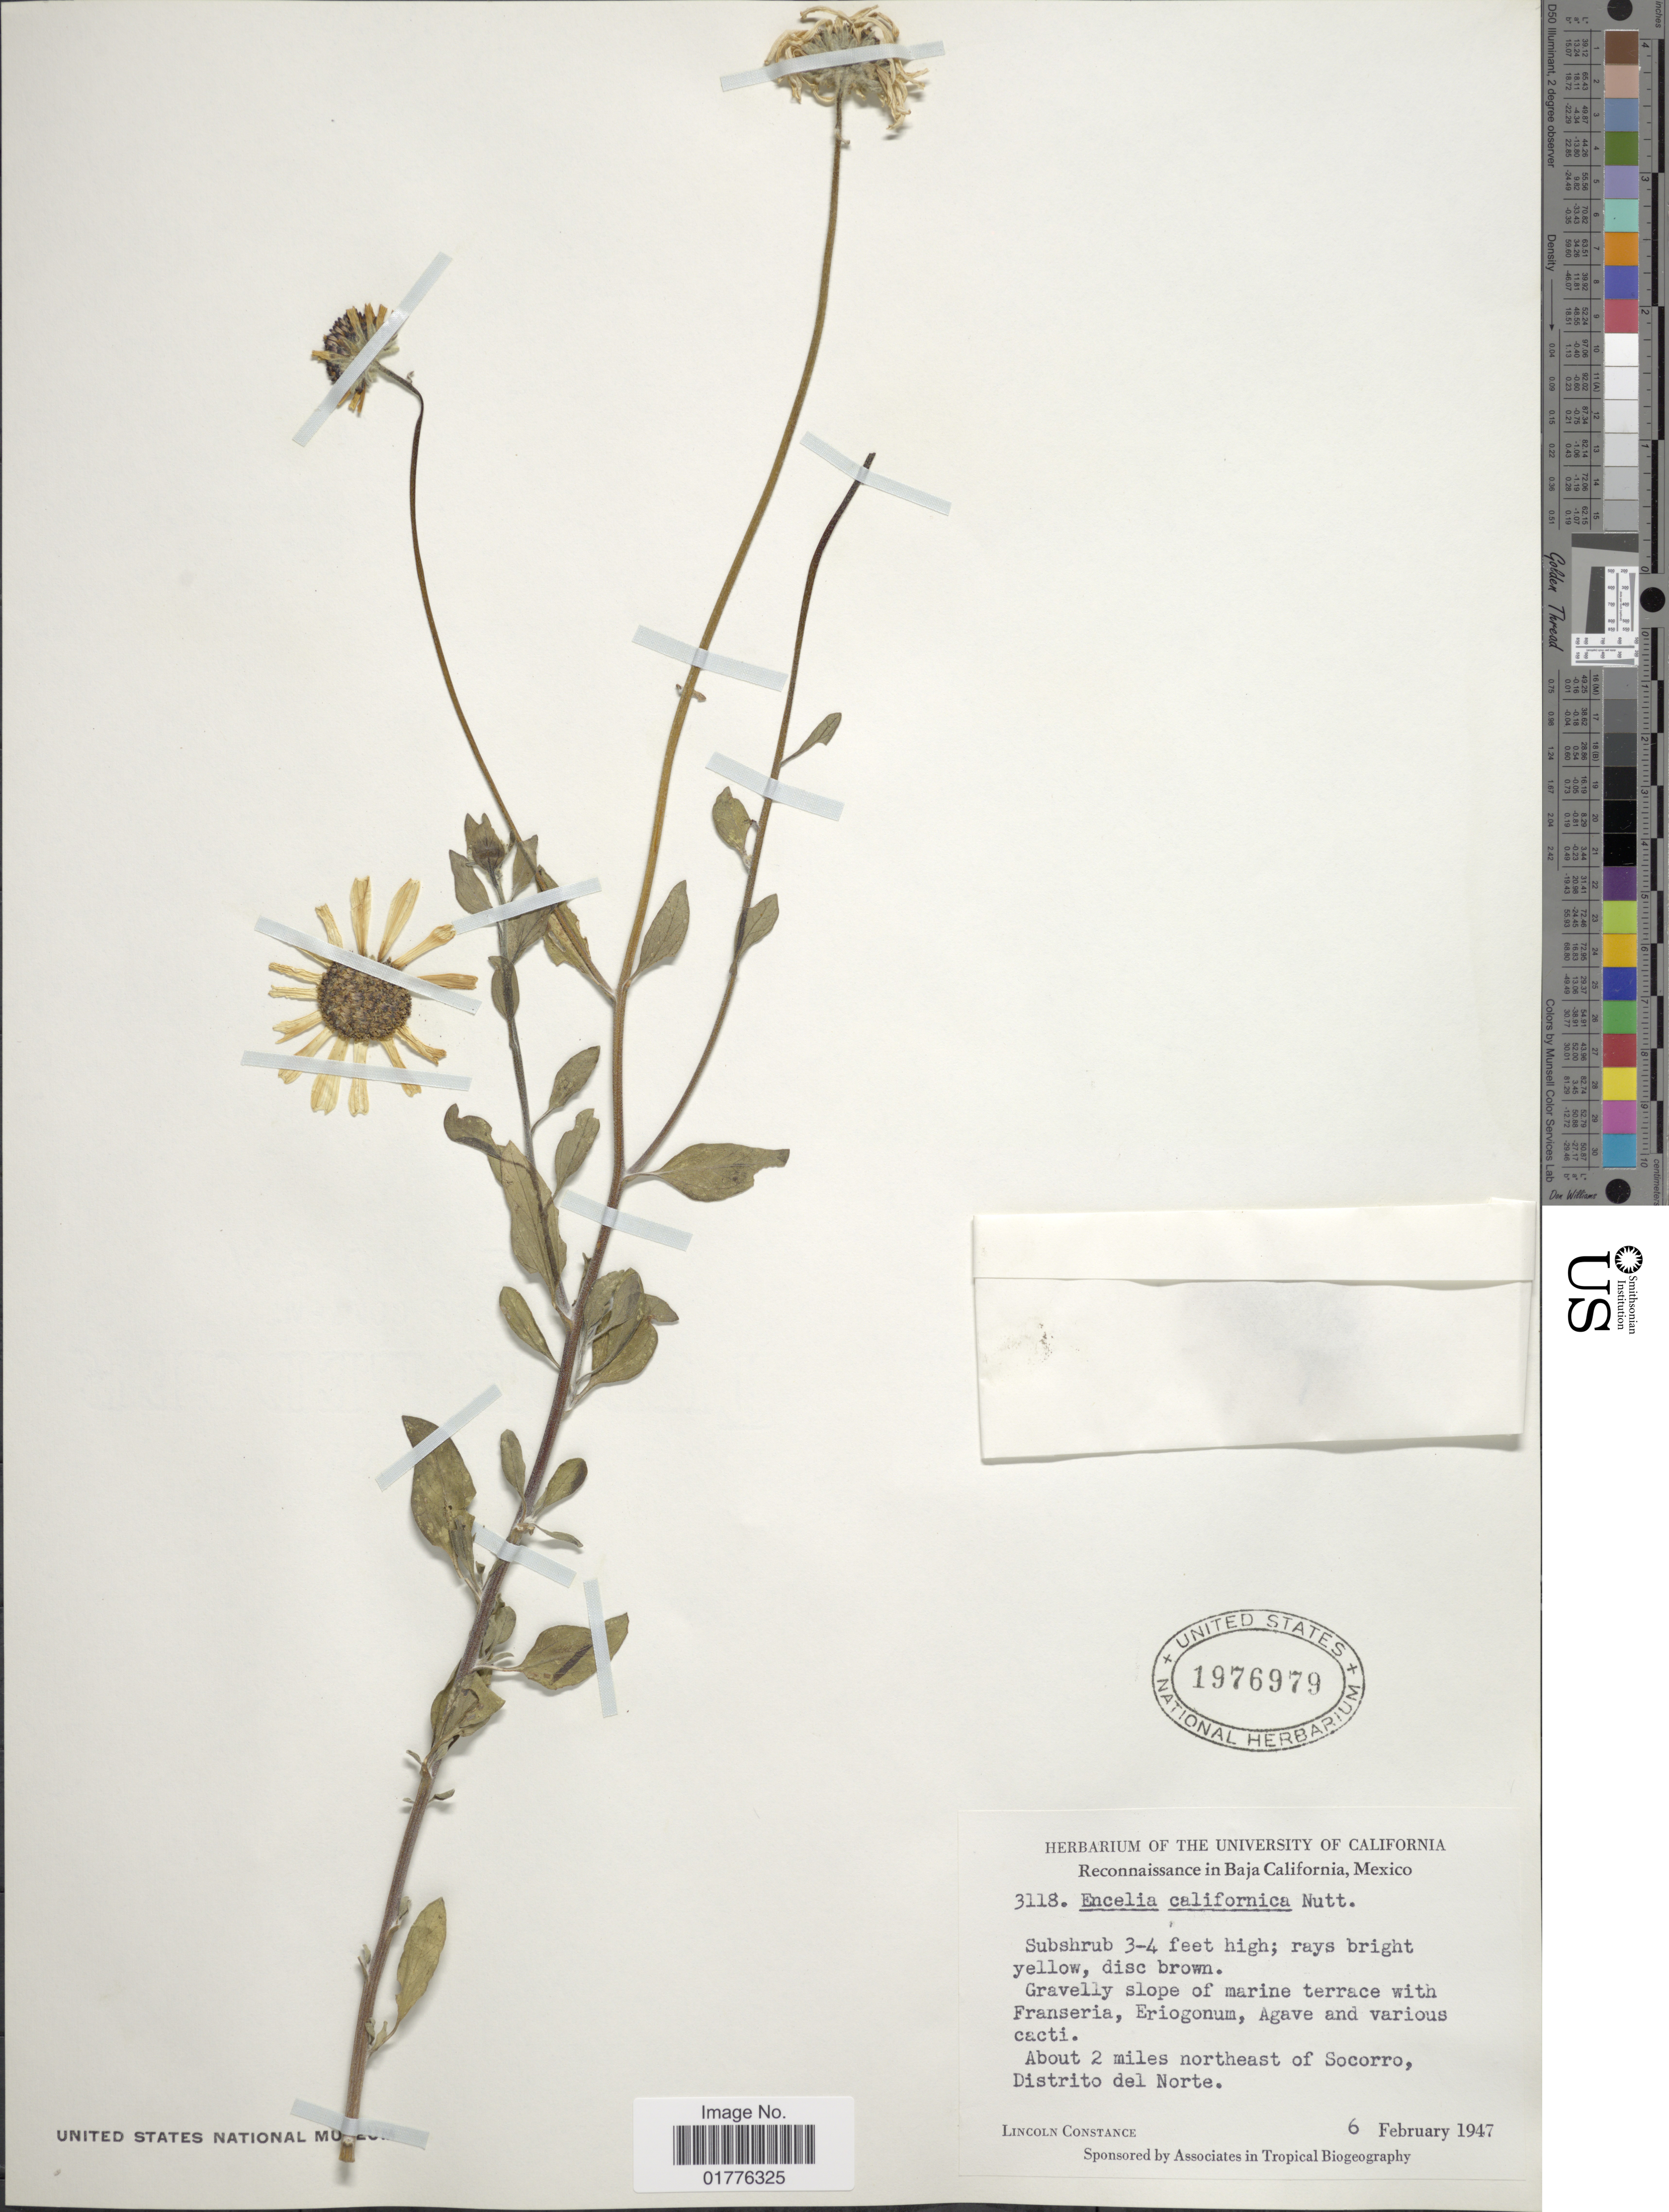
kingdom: Plantae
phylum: Tracheophyta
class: Magnoliopsida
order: Asterales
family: Asteraceae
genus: Encelia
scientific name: Encelia californica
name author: Nutt.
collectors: L. Constance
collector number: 3118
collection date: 1947-02-06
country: Mexico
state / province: Baja California Sur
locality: About 2 miles northeast of Socorro, Distrito del Norte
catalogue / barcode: US 1976979